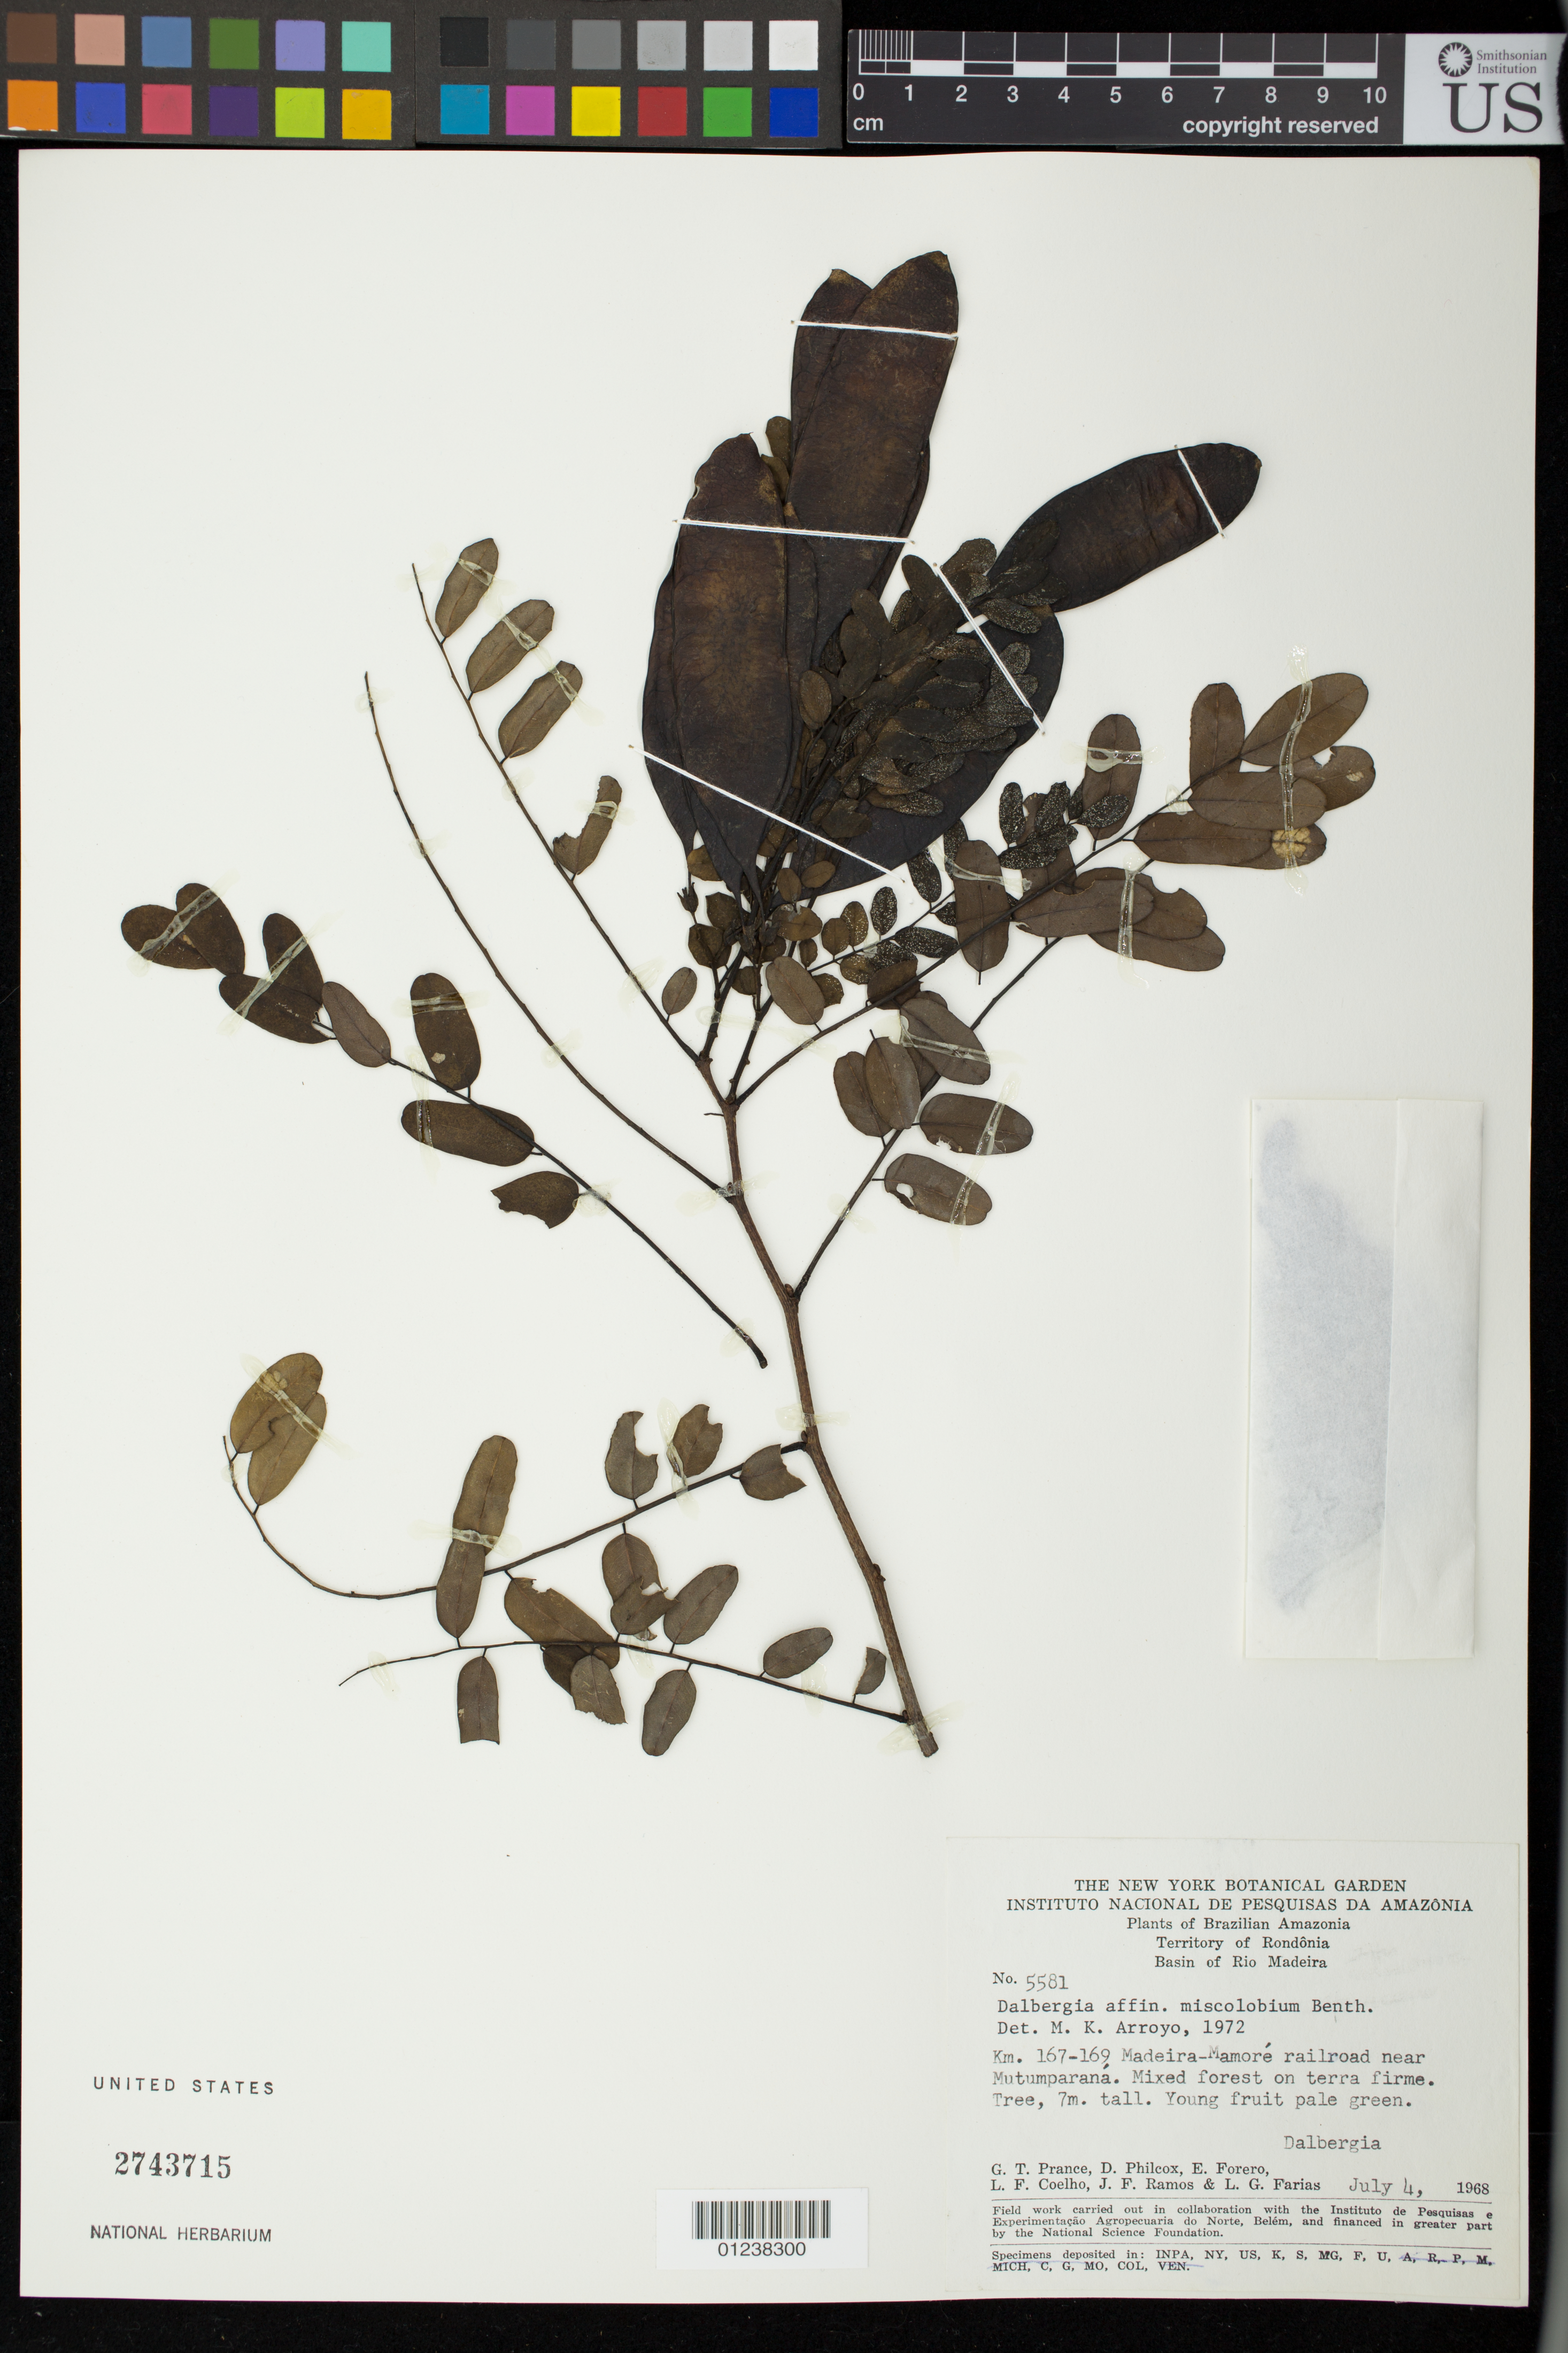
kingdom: Plantae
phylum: Tracheophyta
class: Magnoliopsida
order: Fabales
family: Fabaceae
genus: Dalbergia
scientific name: Dalbergia miscolobium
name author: Benth.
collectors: G. T. Prance, D. Philcox, E. Forero, L. F. Coelho, J. F. Ramos & L. G. Farias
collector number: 5581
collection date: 1968-07-04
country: Brazil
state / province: Rondonia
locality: Km. 167-169 Madeira-Mamore railroad near Mutumparana.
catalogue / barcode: US 2743715